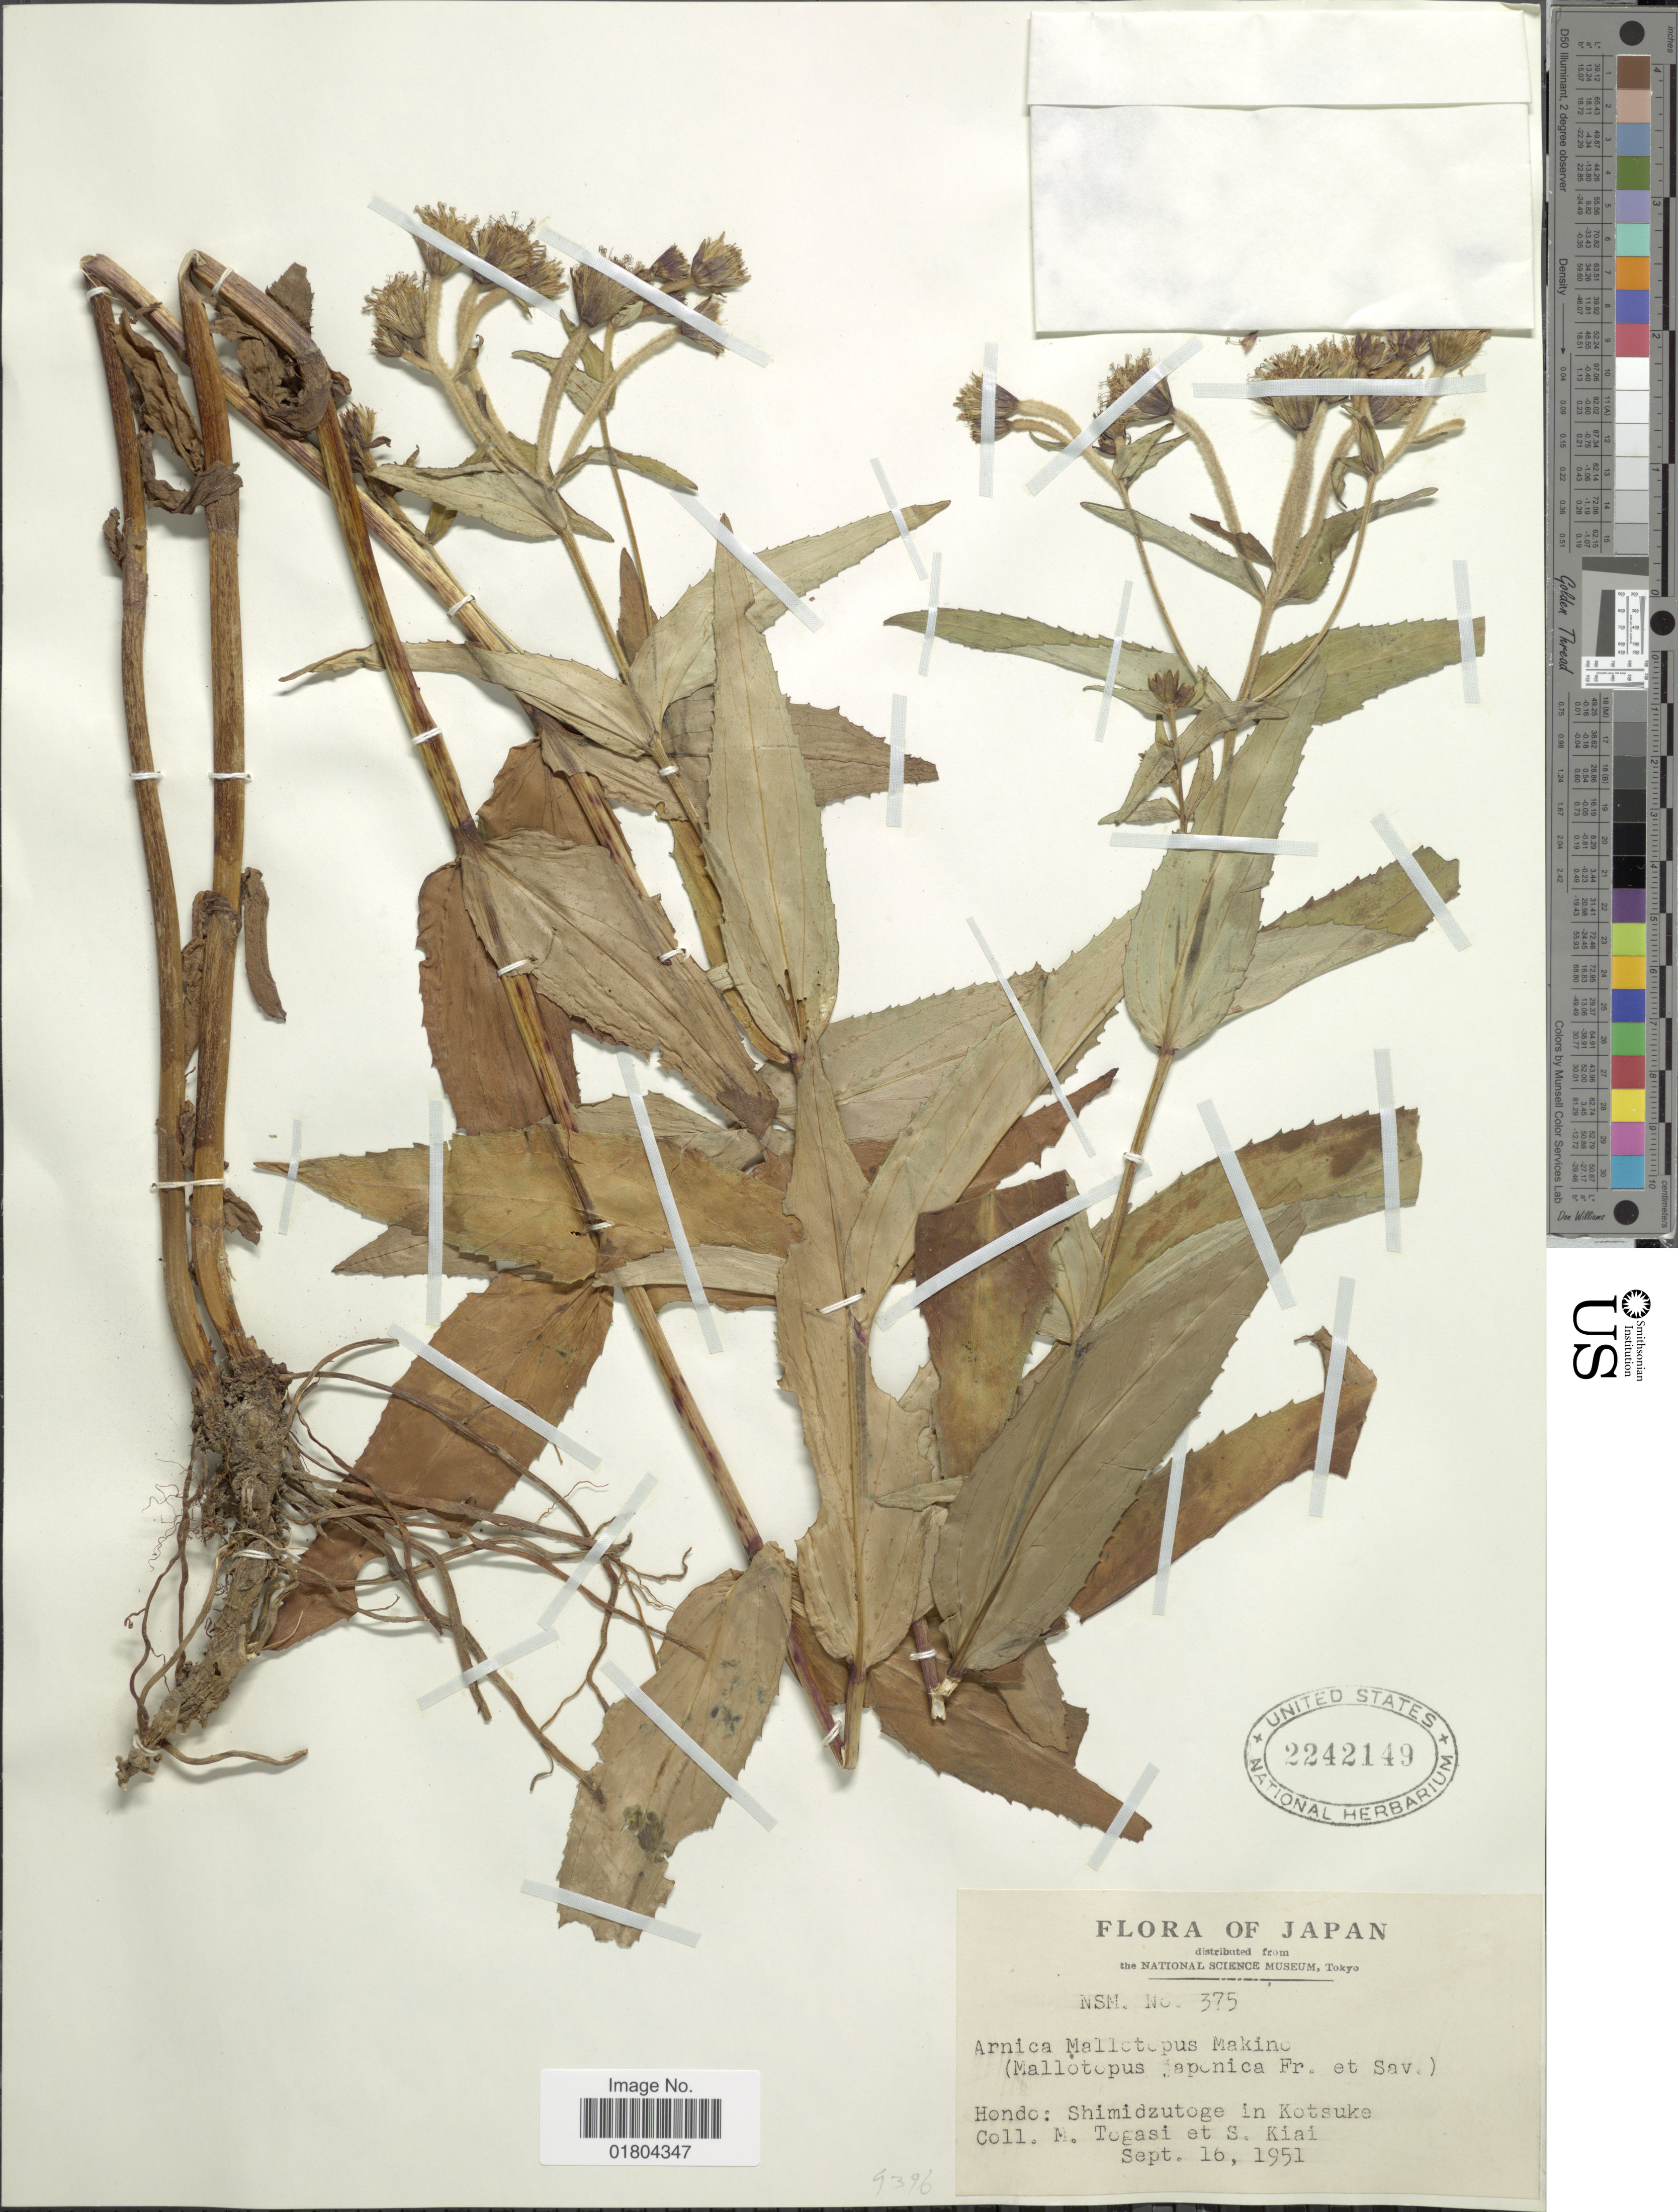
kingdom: Plantae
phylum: Tracheophyta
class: Magnoliopsida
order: Asterales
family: Asteraceae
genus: Arnica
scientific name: Arnica maltotophus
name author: (Franch. & Sav.) Makino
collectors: M. Togashi & S. Kiai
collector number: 375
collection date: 1951-09-16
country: Japan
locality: Hondo: Shimidzutoge in Kotsuke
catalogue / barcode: US 2242149